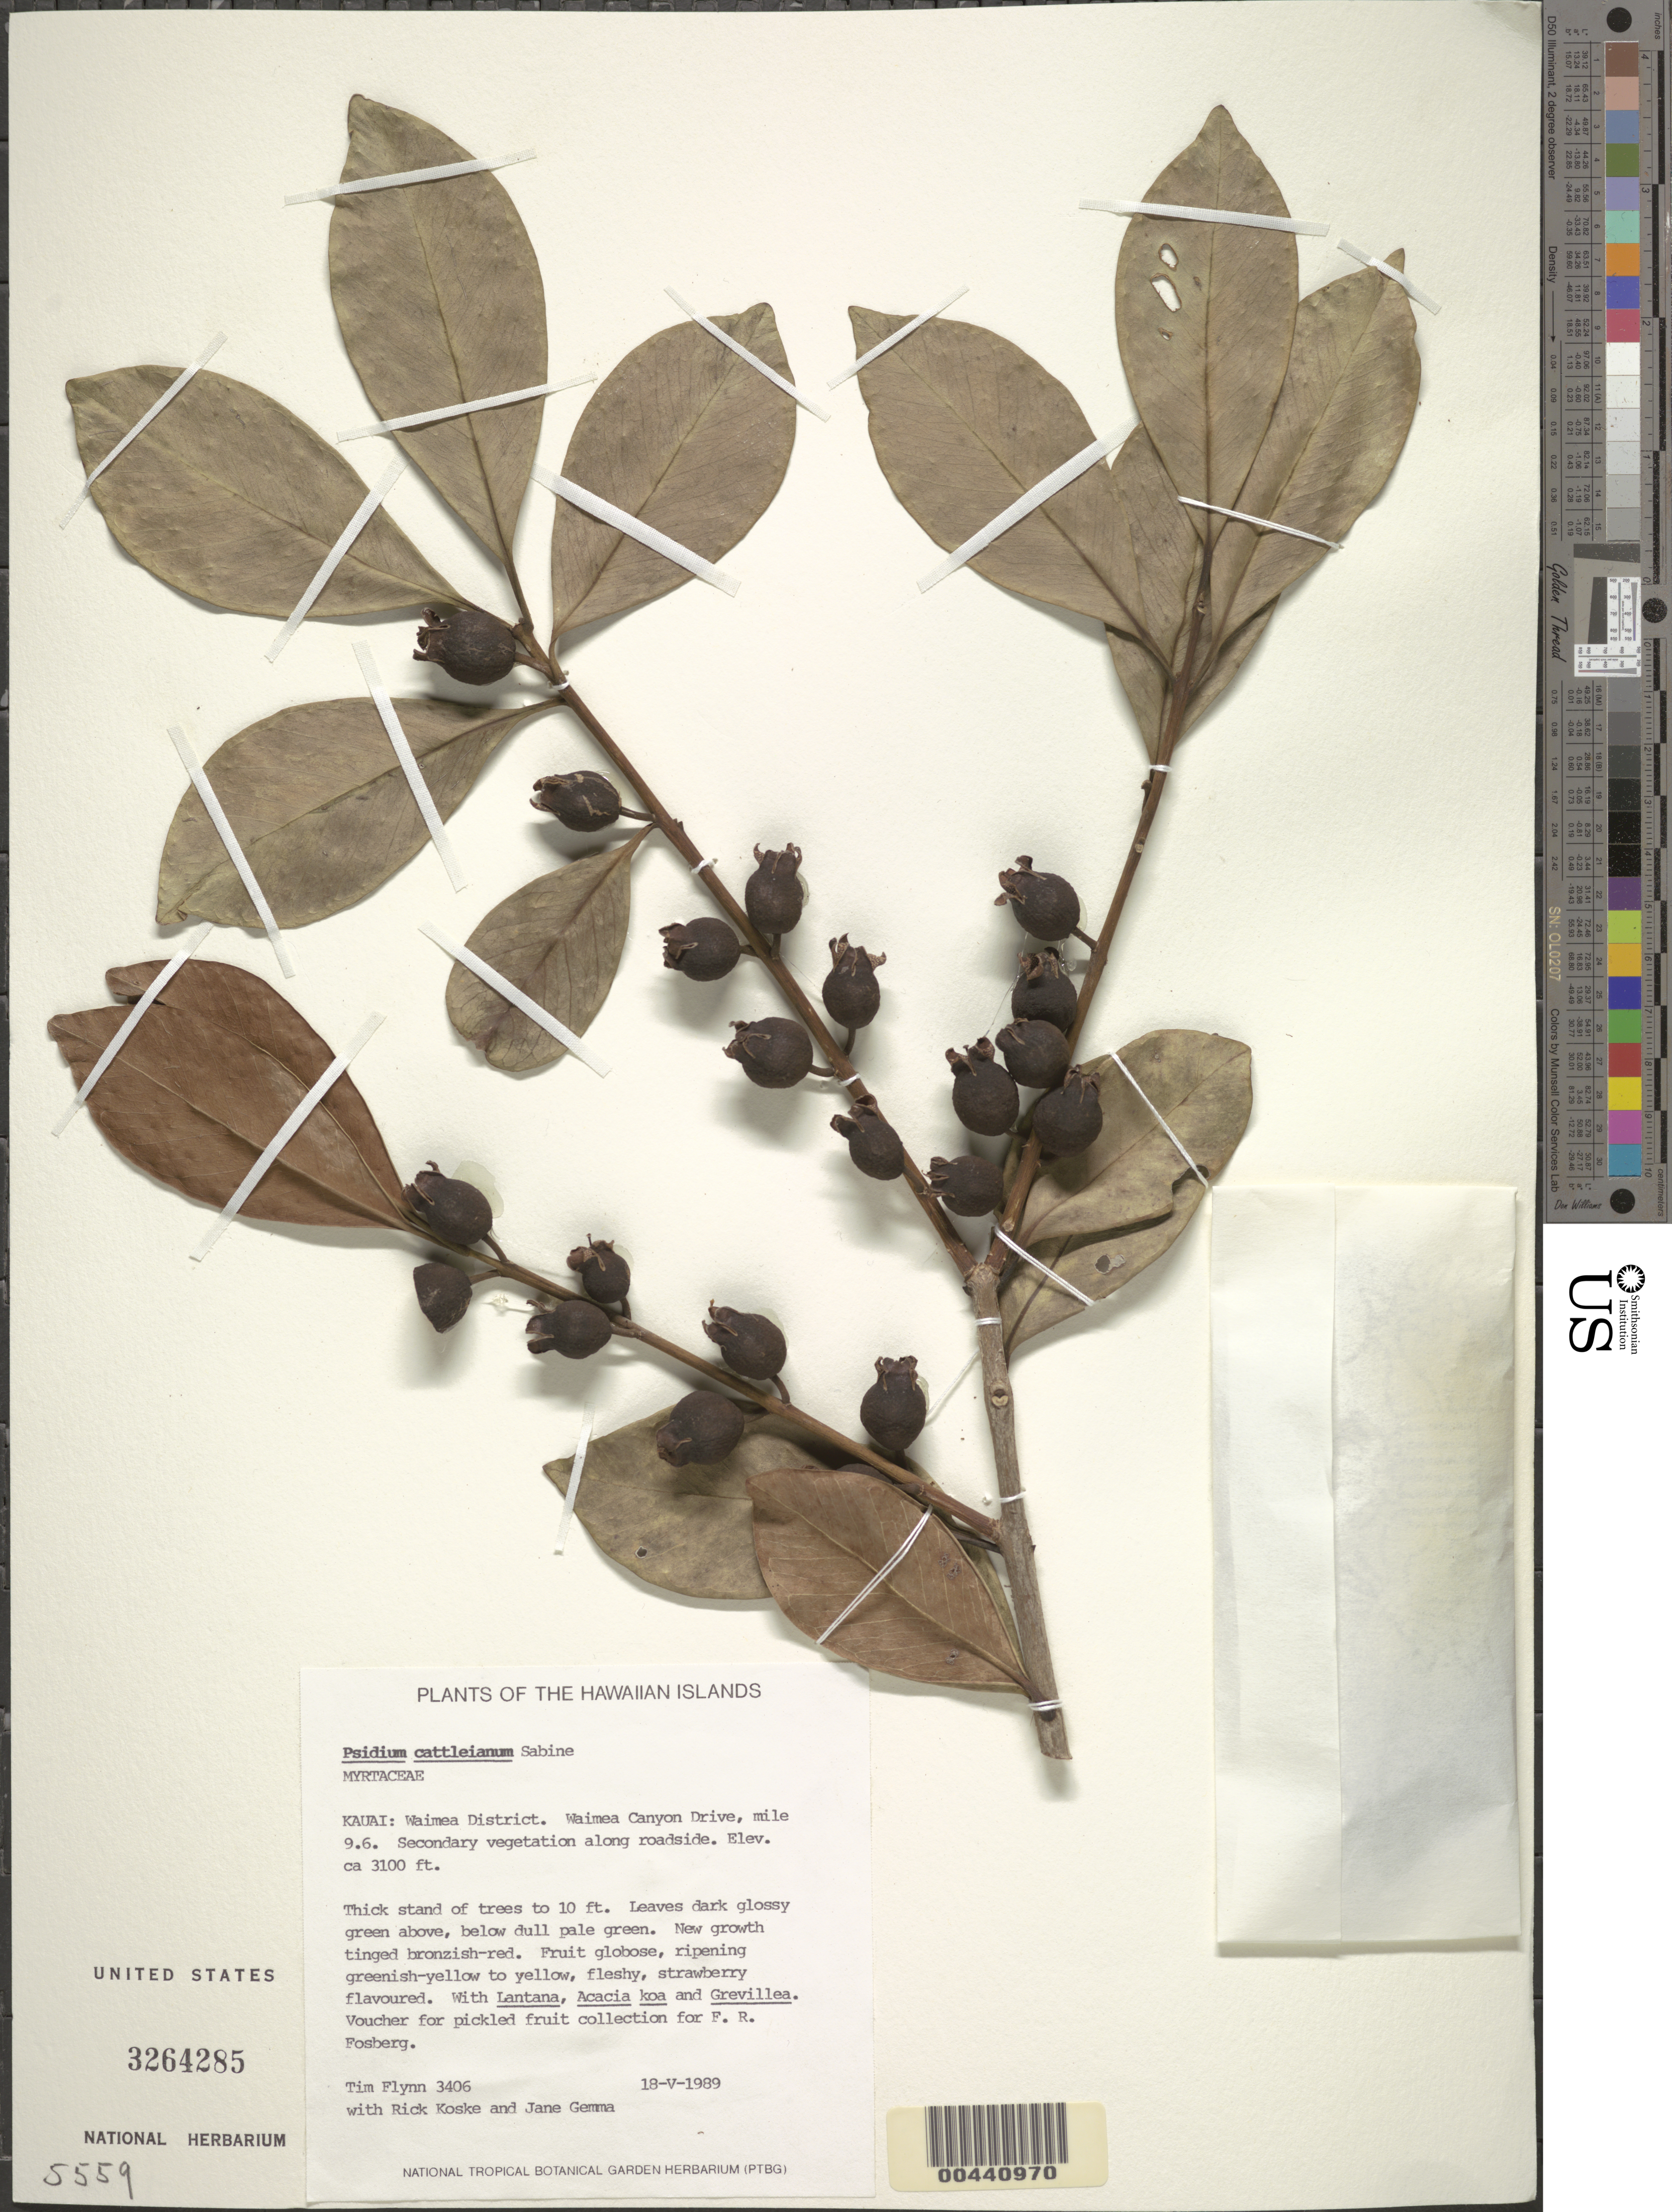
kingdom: Plantae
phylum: Tracheophyta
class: Magnoliopsida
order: Myrtales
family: Myrtaceae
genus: Psidium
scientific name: Psidium cattleyanum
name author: Sabine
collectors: T. W. Flynn, R. Koske & J. Gemma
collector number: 3406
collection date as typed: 18 May 1989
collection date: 1989-05-18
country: United States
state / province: Hawaii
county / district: Kauai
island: Kaua'i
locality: Waimea District. Waimea Canyon Drive, mile 9.6., along roadside.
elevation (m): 945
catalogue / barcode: US 3264285